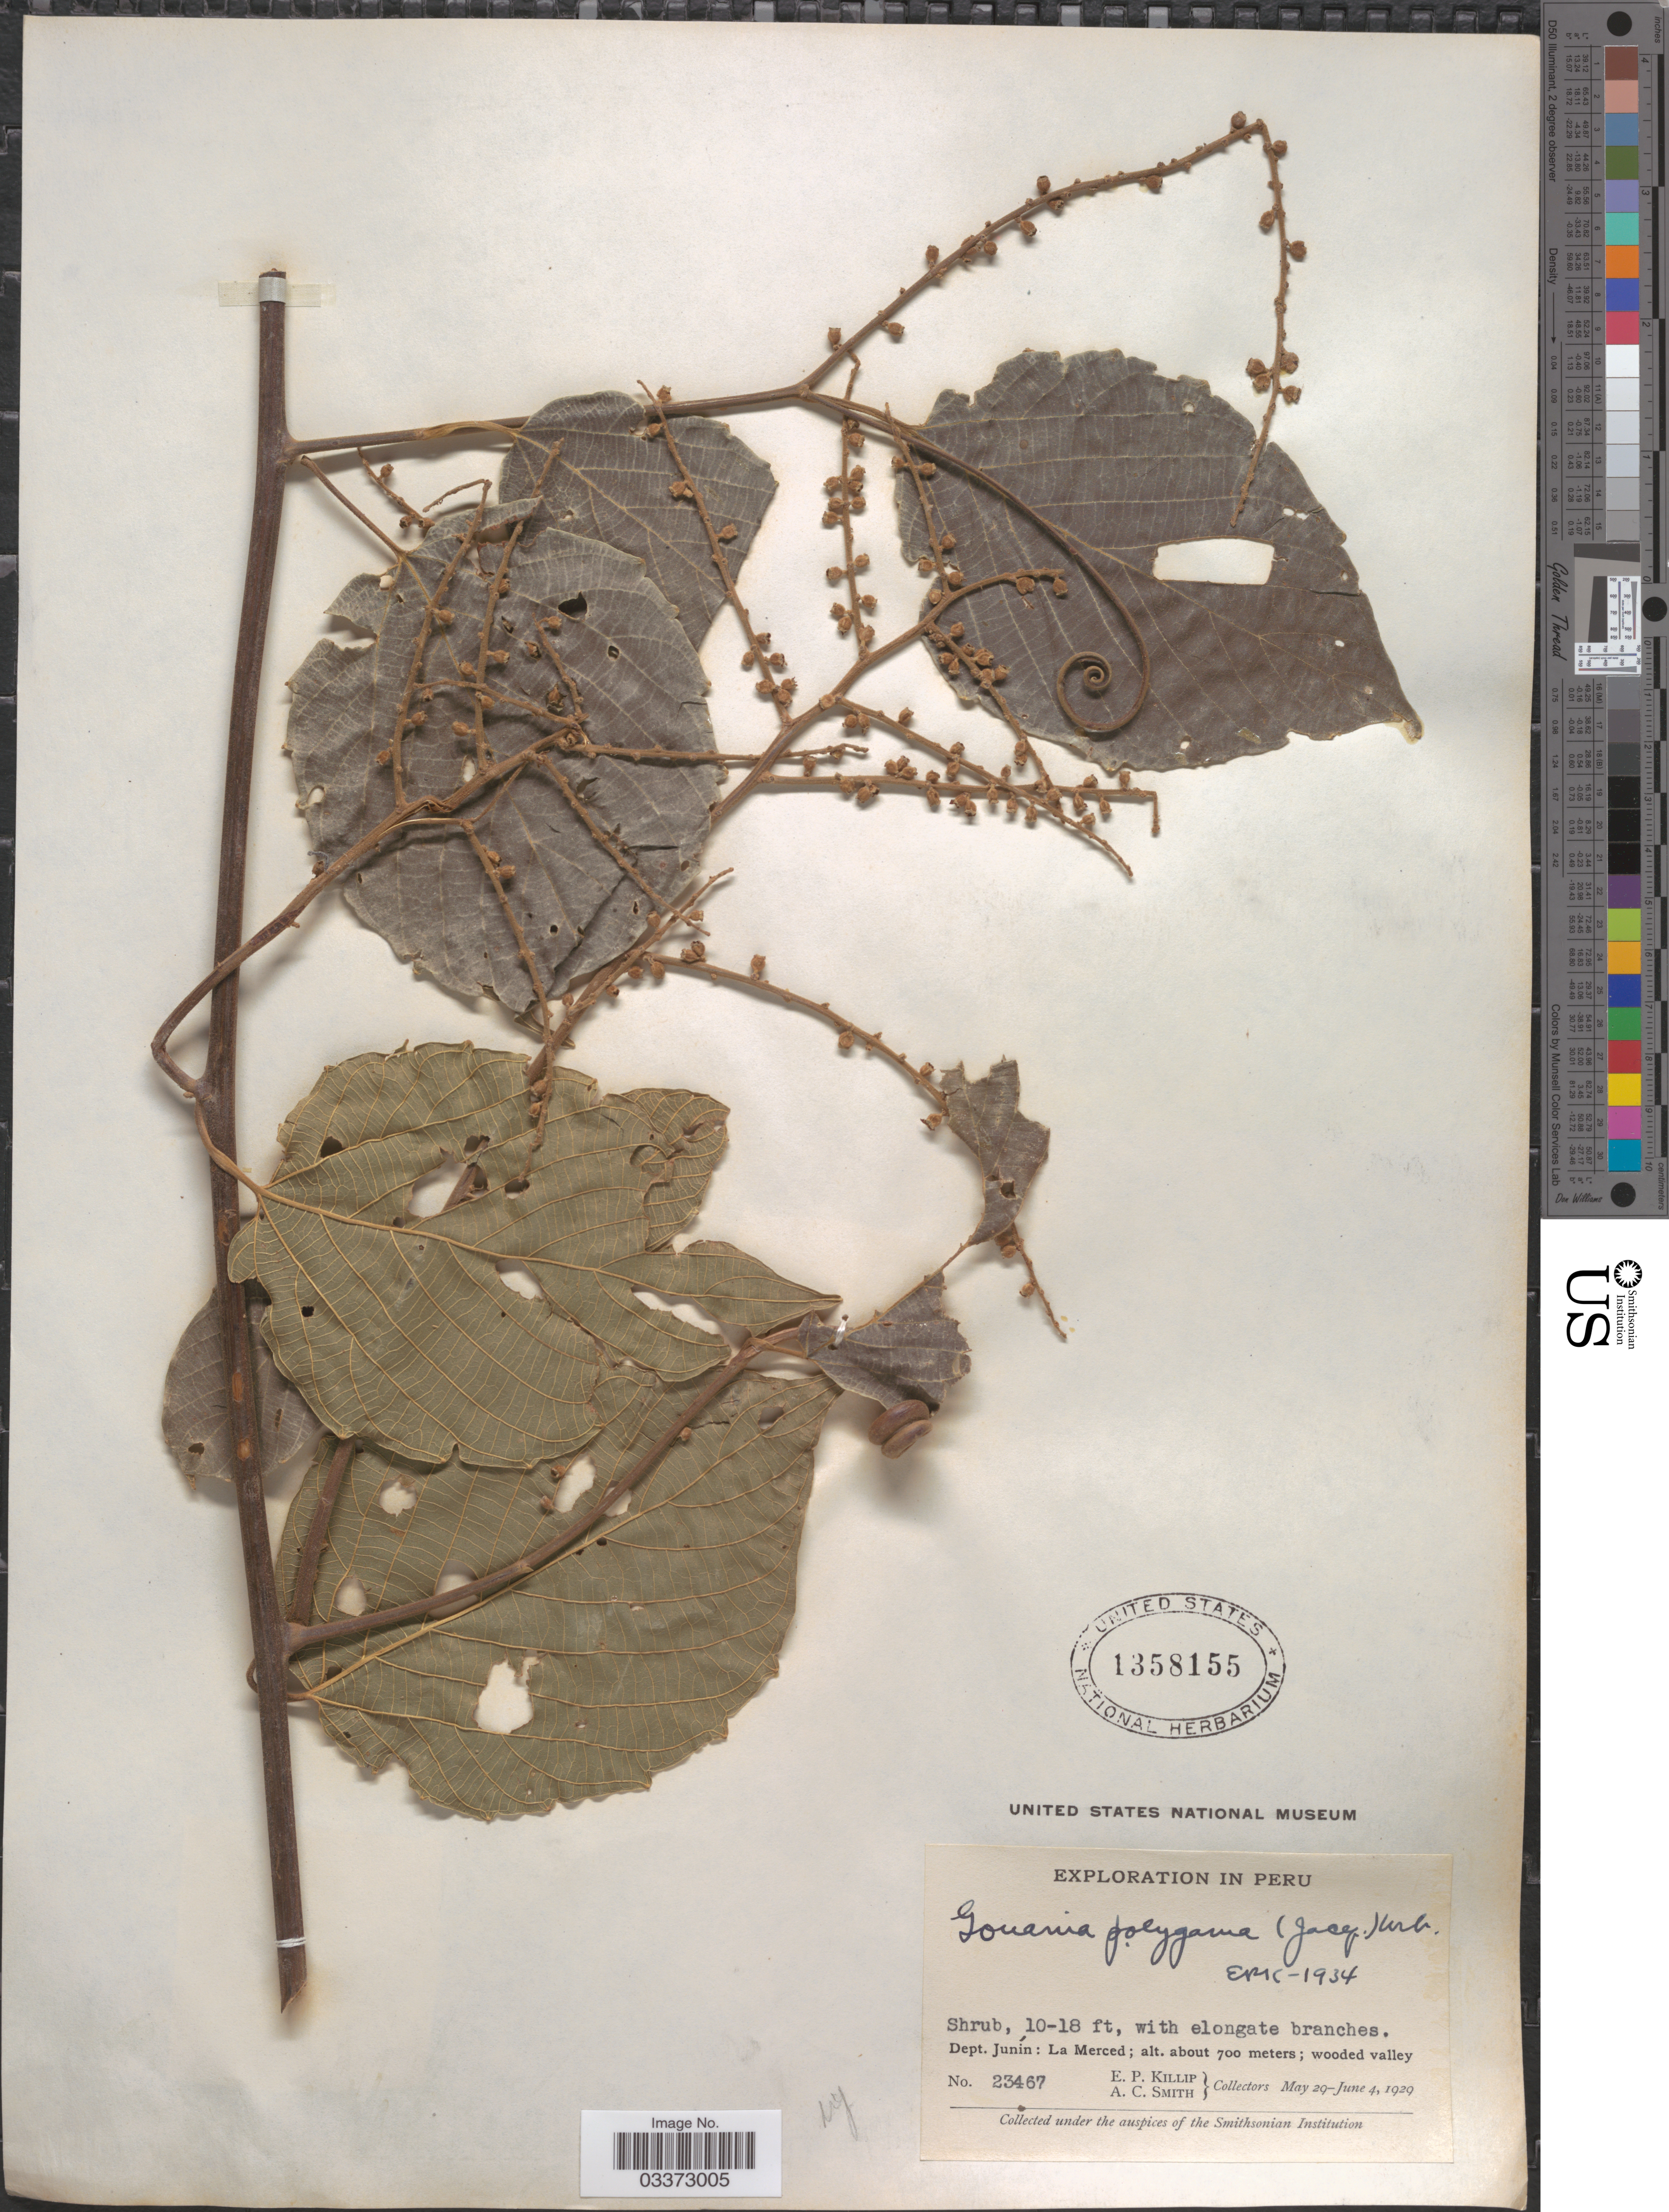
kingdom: Plantae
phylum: Tracheophyta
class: Magnoliopsida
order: Rosales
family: Rhamnaceae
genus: Gouania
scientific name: Gouania polygama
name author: (Jacq.) Urb.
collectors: E. P. Killip & A. C. Smith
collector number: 23467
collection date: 1929-05-29/1929-06-04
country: Peru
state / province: Junín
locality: Dept. Junín: La Merced.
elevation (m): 700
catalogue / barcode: US 1358155